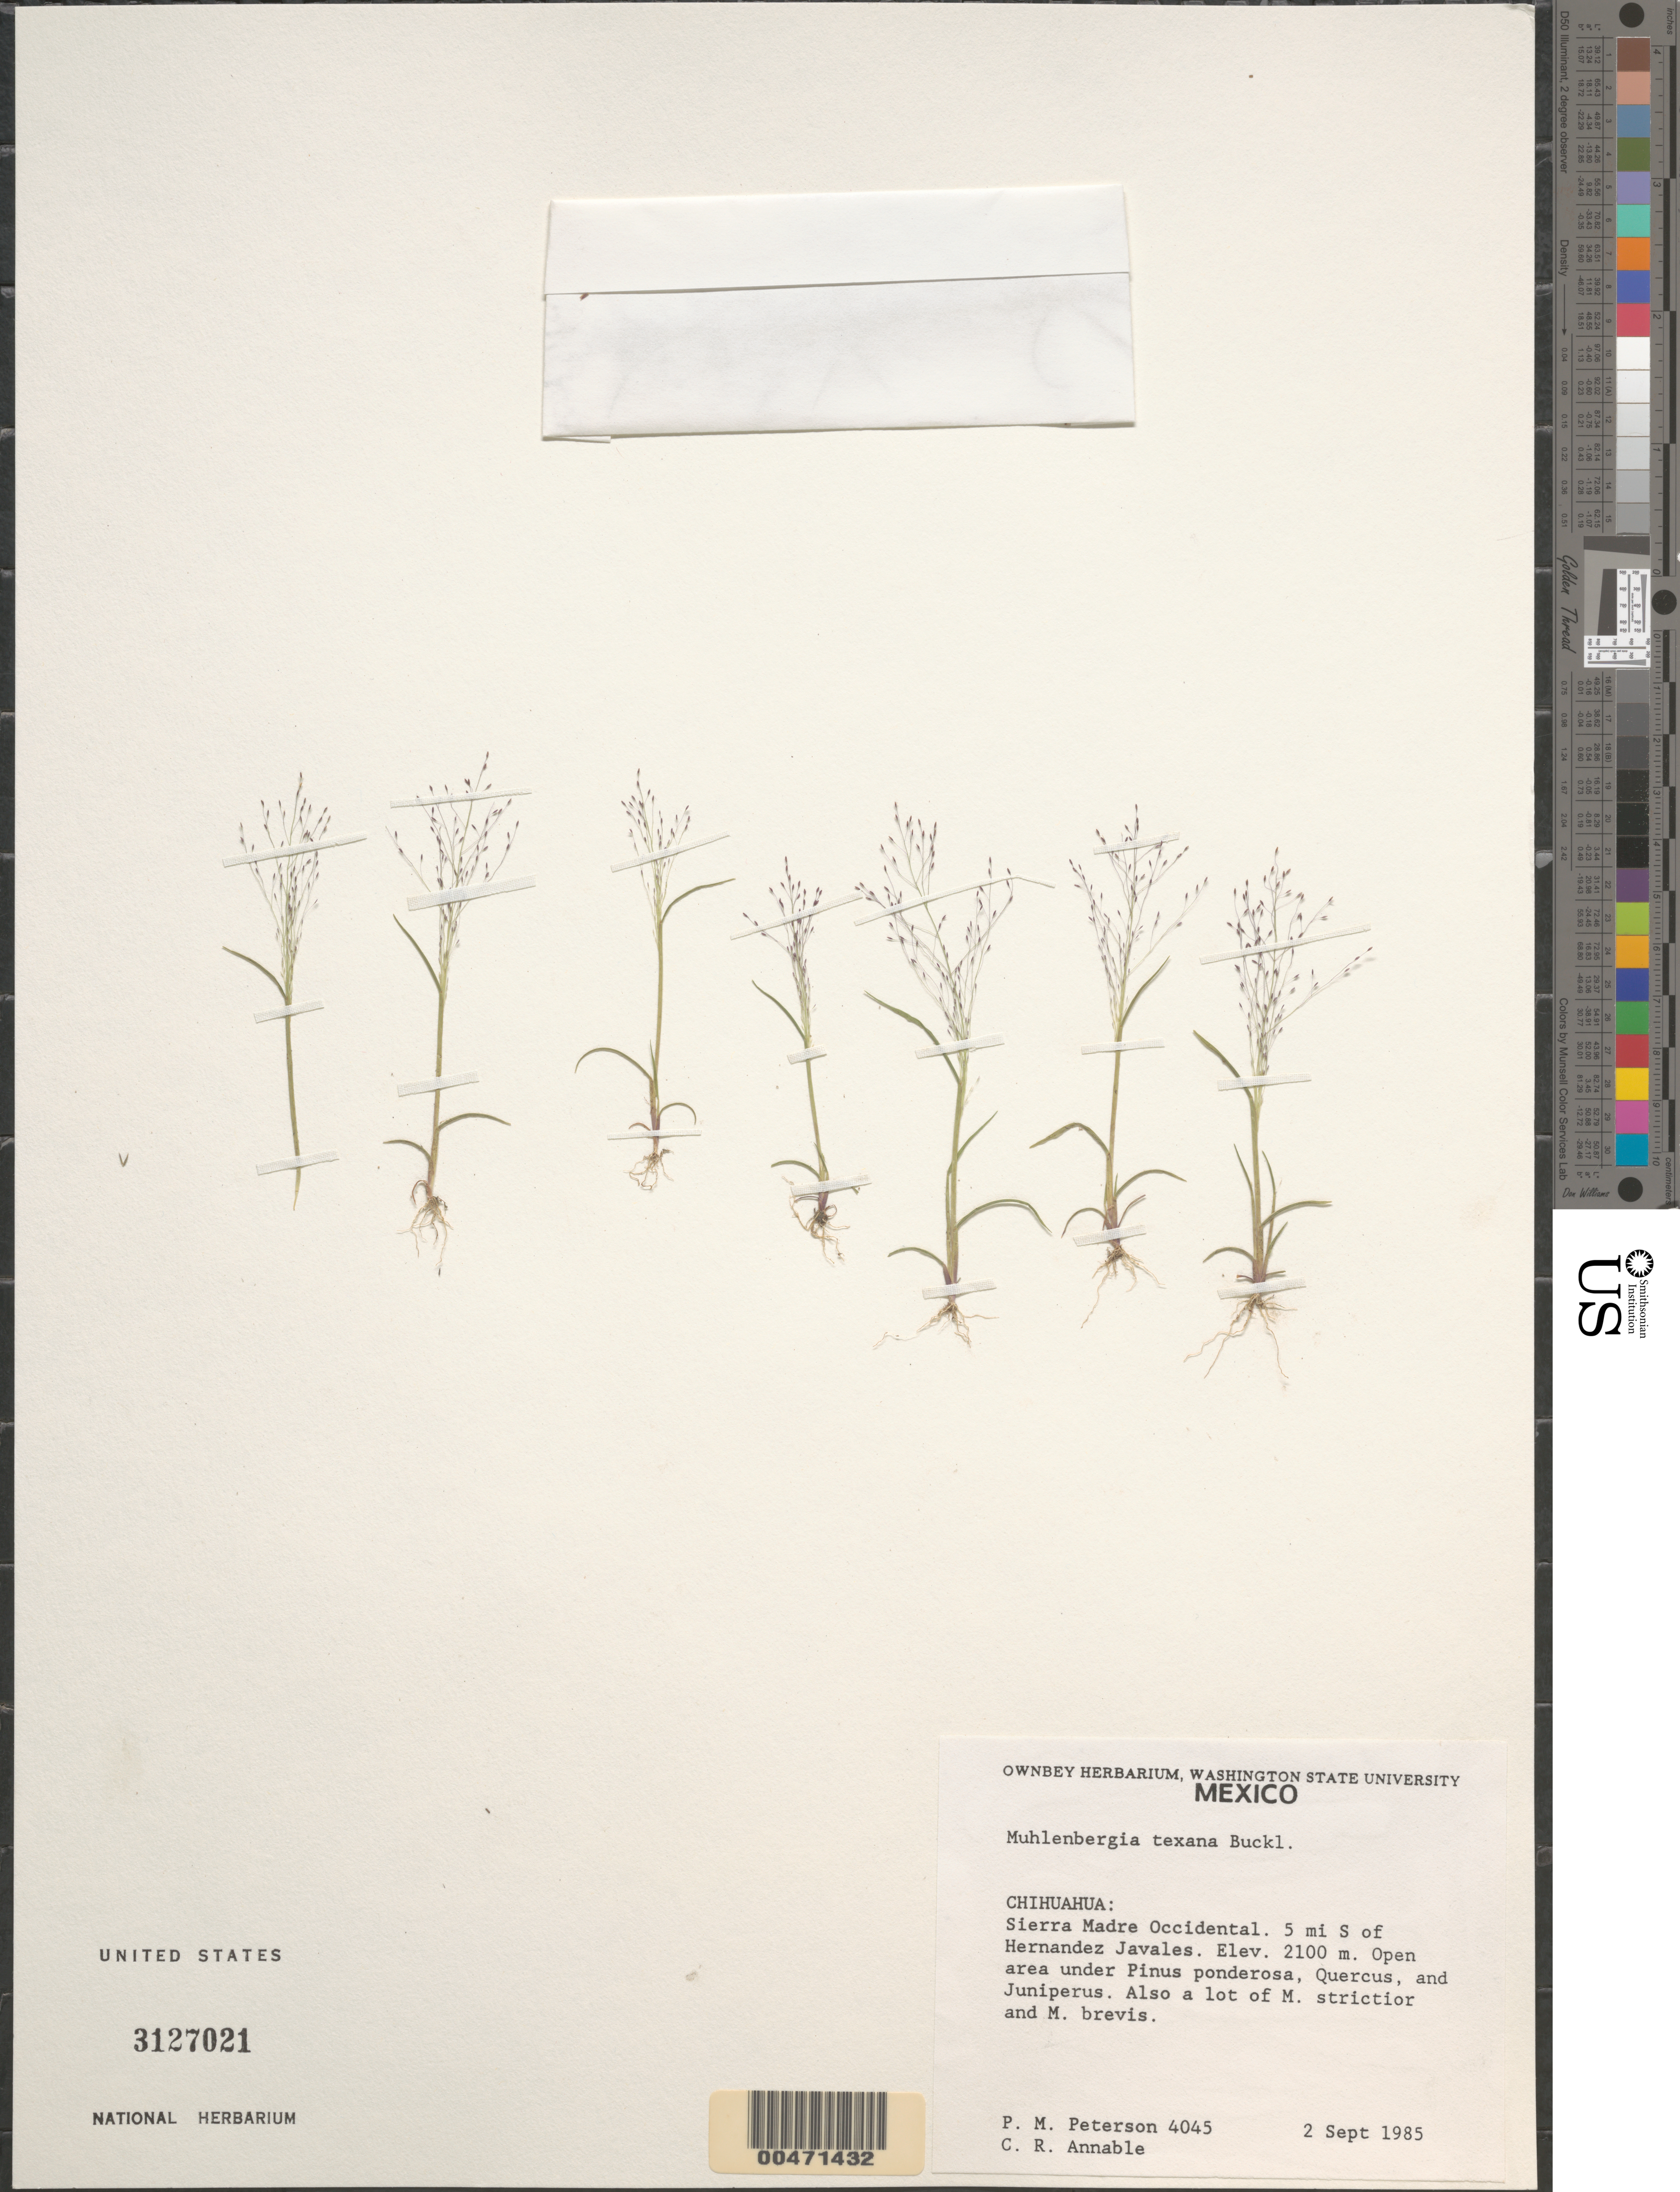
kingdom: Plantae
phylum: Tracheophyta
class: Liliopsida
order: Poales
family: Poaceae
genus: Muhlenbergia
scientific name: Muhlenbergia texana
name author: Buckley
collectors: P. M. Peterson & C. R. Annable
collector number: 04045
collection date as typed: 02 Sep 1985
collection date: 1985-09-02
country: Mexico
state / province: Chihuahua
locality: Sierra Madre Occidental, 5.0 miles S of Hernandez Javales, 33.8 miles SW of Colonia Juarez.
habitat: Open area under Pinus ponderosa, Juniperus and Quercus. Also a lot of Muhlenbergia strictior in mixture with M. brevis.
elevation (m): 2100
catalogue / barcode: US 3127021